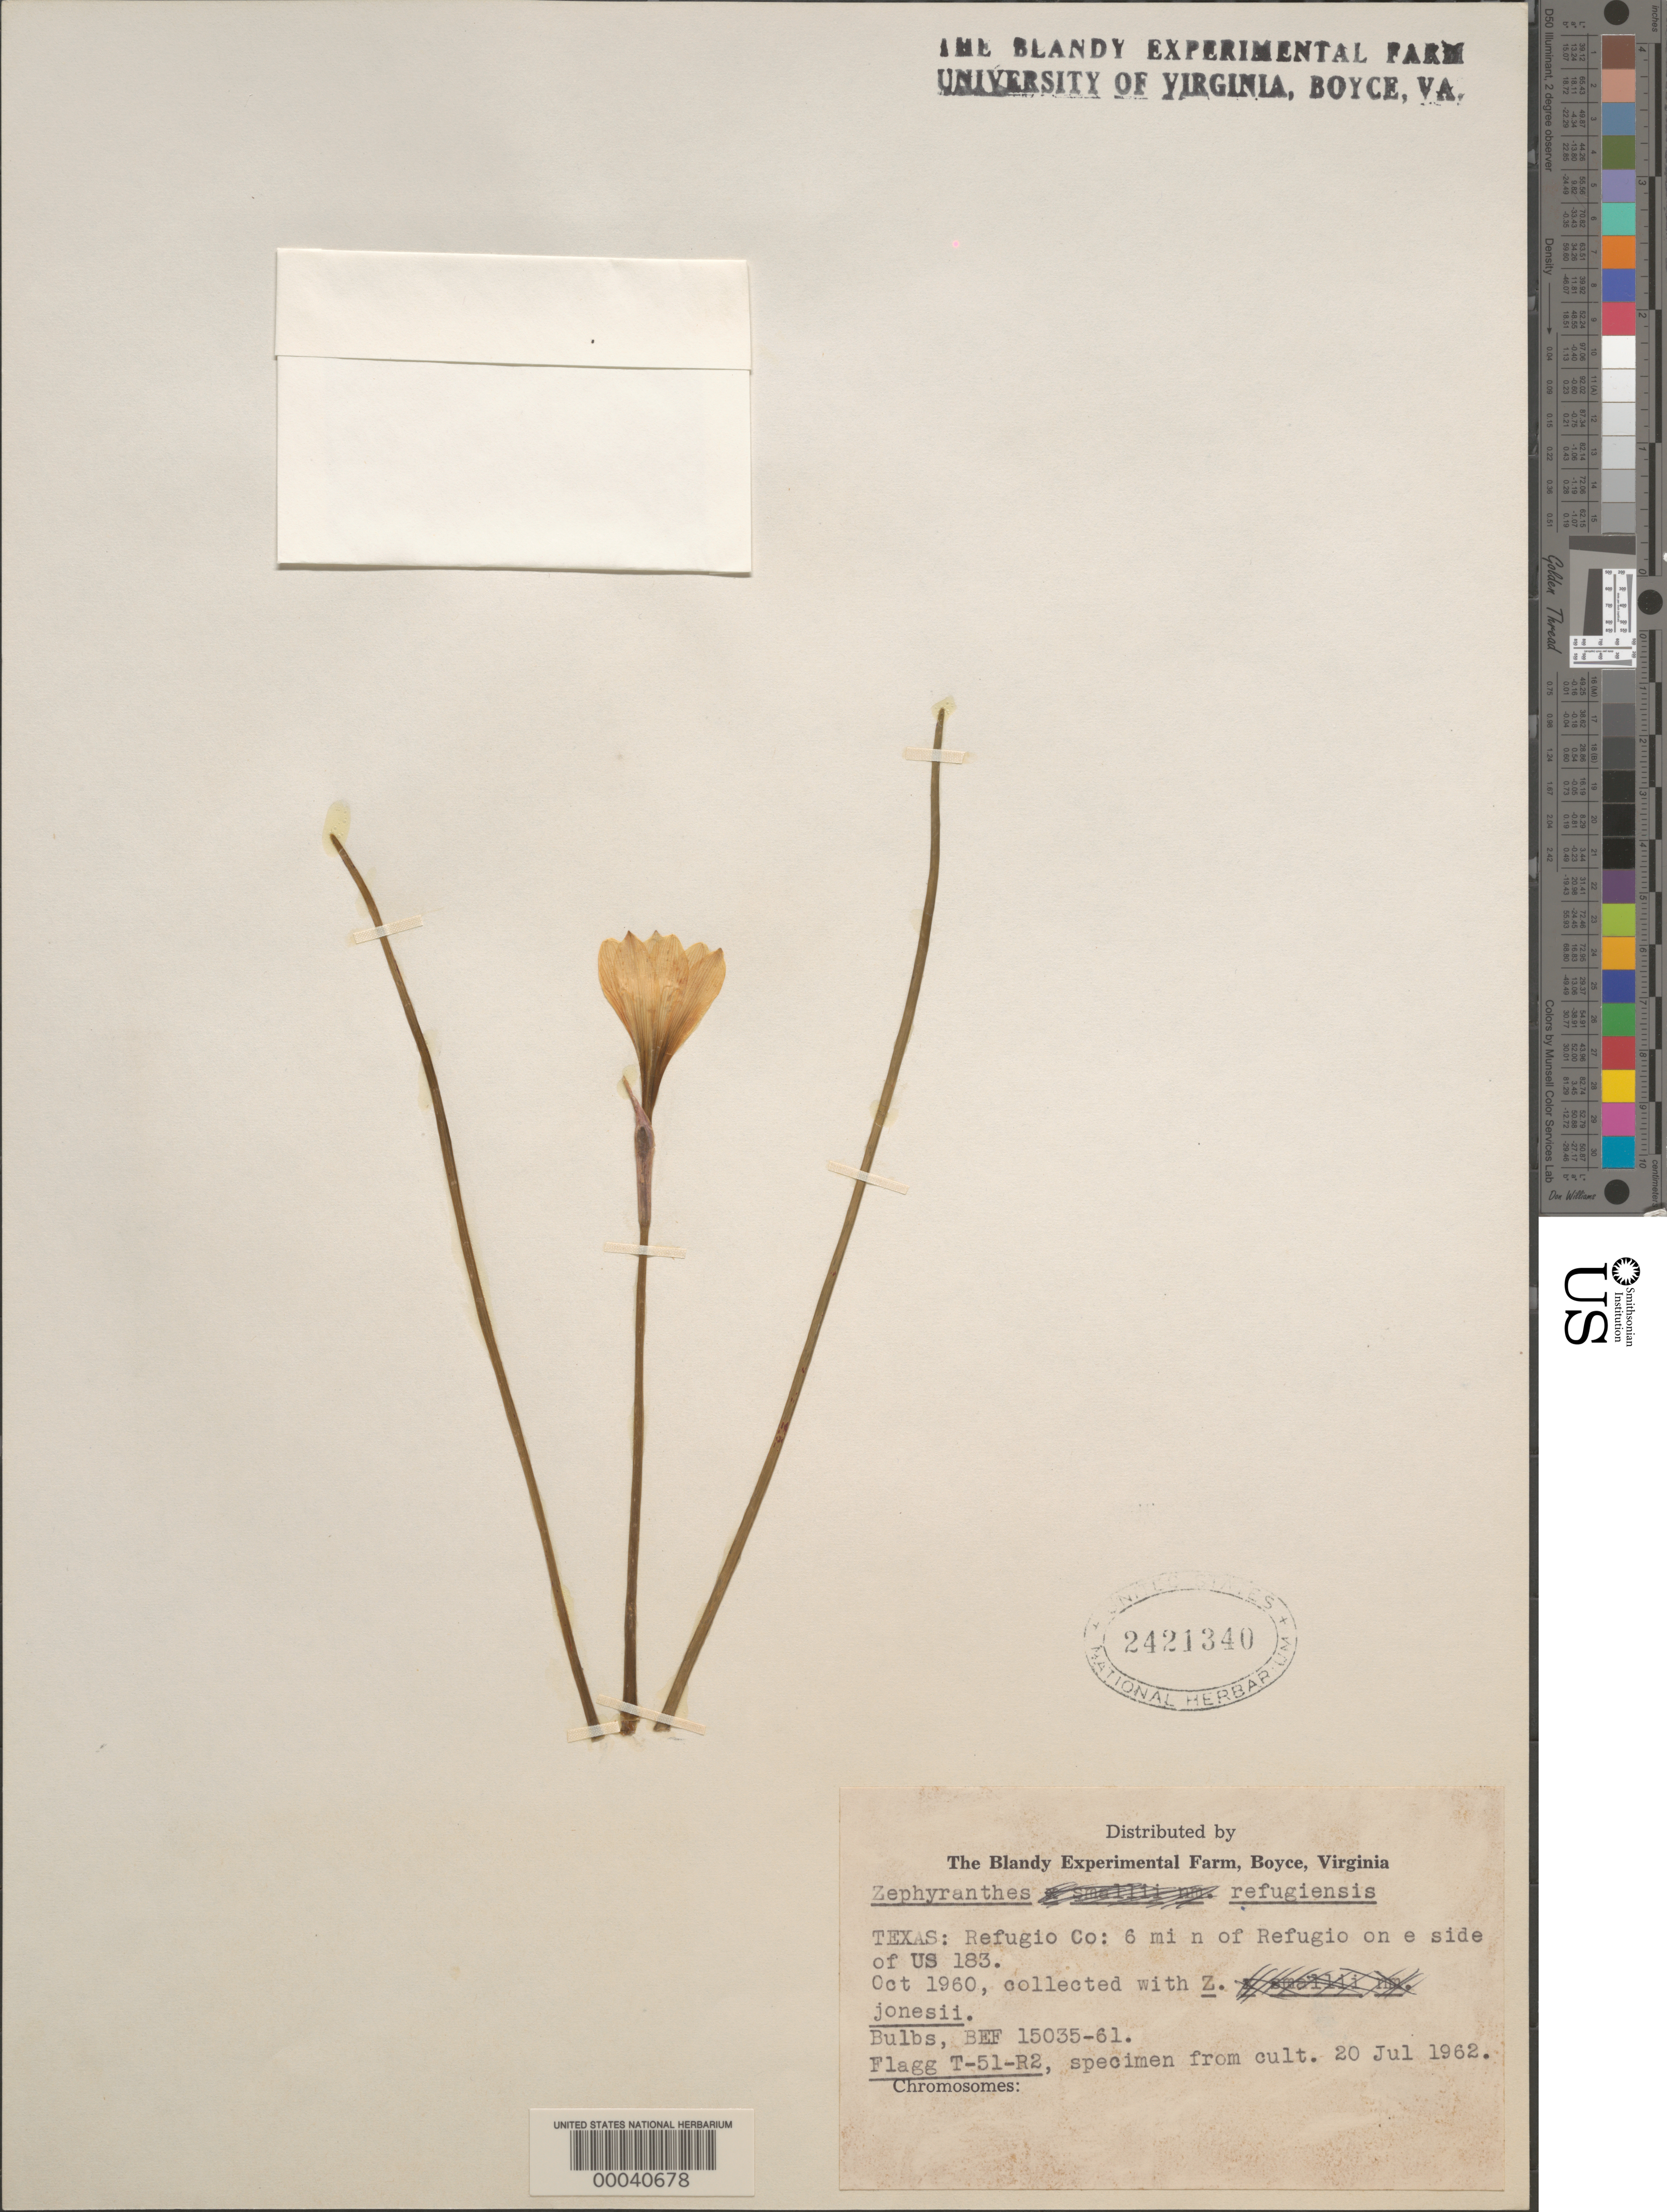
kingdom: Plantae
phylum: Tracheophyta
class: Liliopsida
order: Asparagales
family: Amaryllidaceae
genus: Zephyranthes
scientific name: Zephyranthes refugiensis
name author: F.B. Jones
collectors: R. O. Flagg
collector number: T-51-r2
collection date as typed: Oct 1960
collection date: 1960-10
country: United States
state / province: Texas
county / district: Refugio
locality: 6 mi. n of refugio on e side of u.s. 183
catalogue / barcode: US 2421340